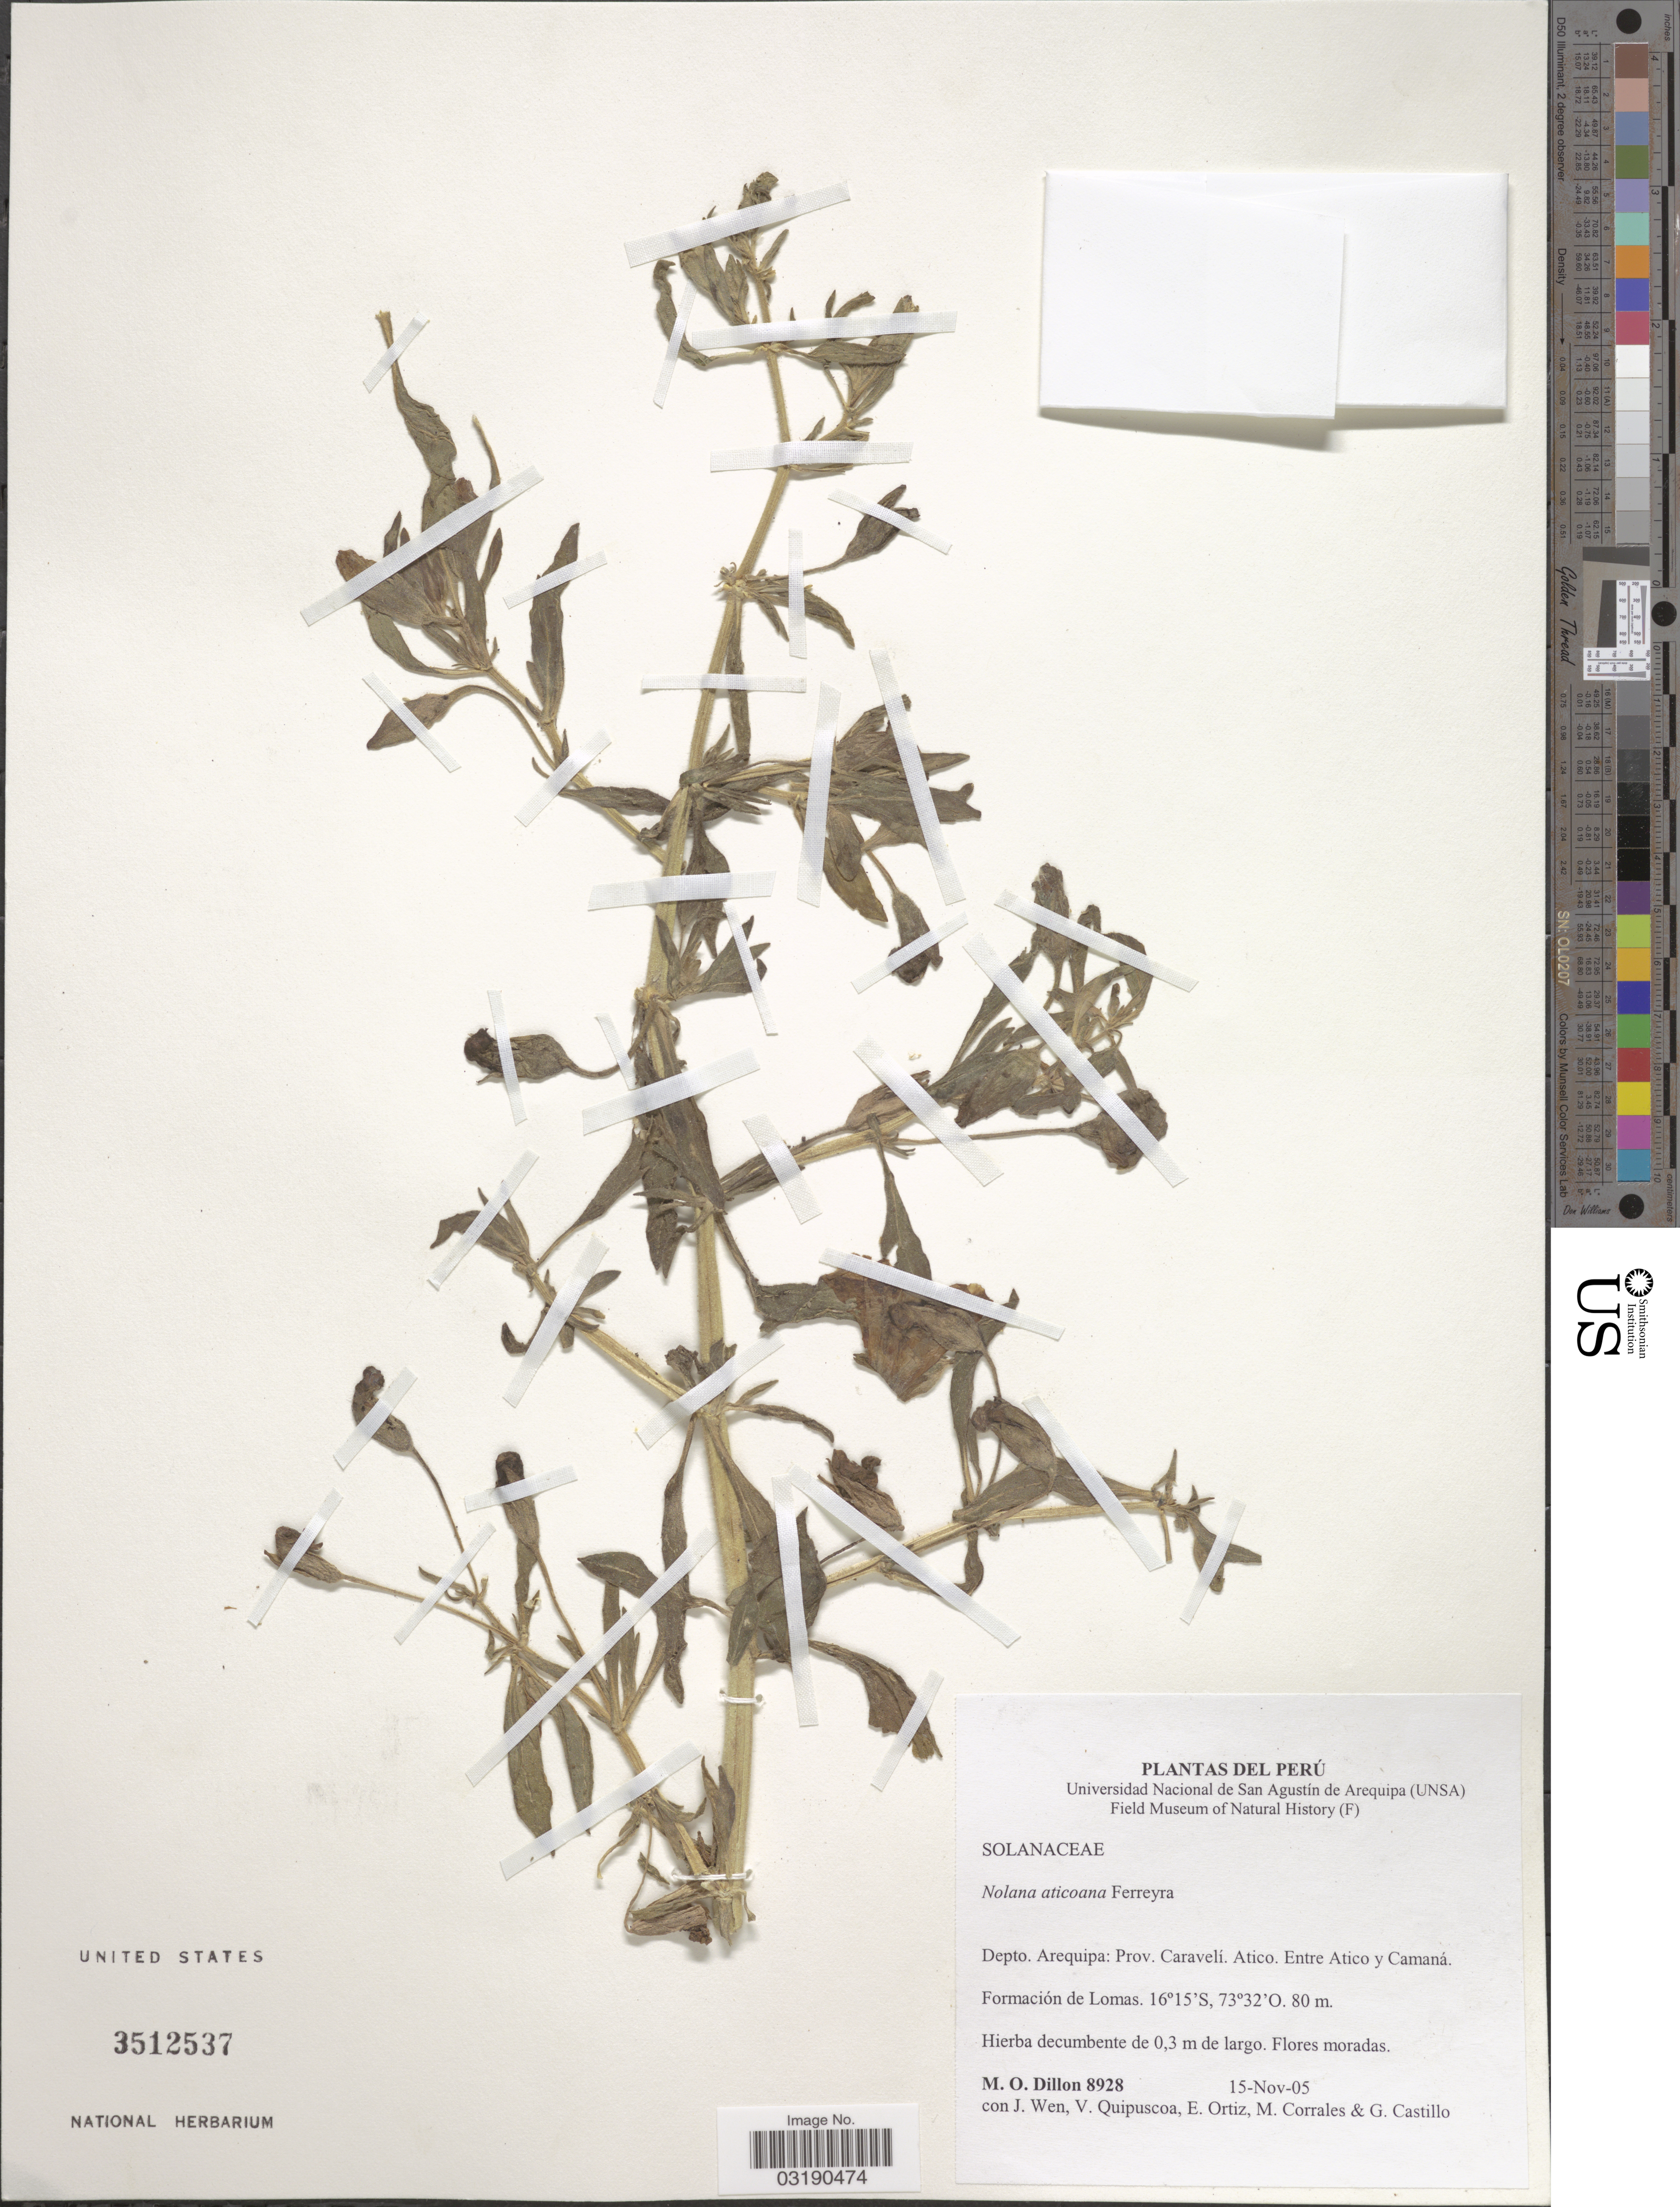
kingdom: Plantae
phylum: Tracheophyta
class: Magnoliopsida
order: Solanales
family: Solanaceae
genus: Nolana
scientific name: Nolana aticoana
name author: Ferreyra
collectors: M. O. Dillon, J. Wen, V. Quipuscoa, E. Ortiz & et al.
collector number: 8928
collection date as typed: Transcribed d/m/y: 15/11/5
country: Peru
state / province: Arequipa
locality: Depto. Arequipa: Prov. Caravelí. Atico. Entre Atico y Camaná.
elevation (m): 80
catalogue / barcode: US 3512537